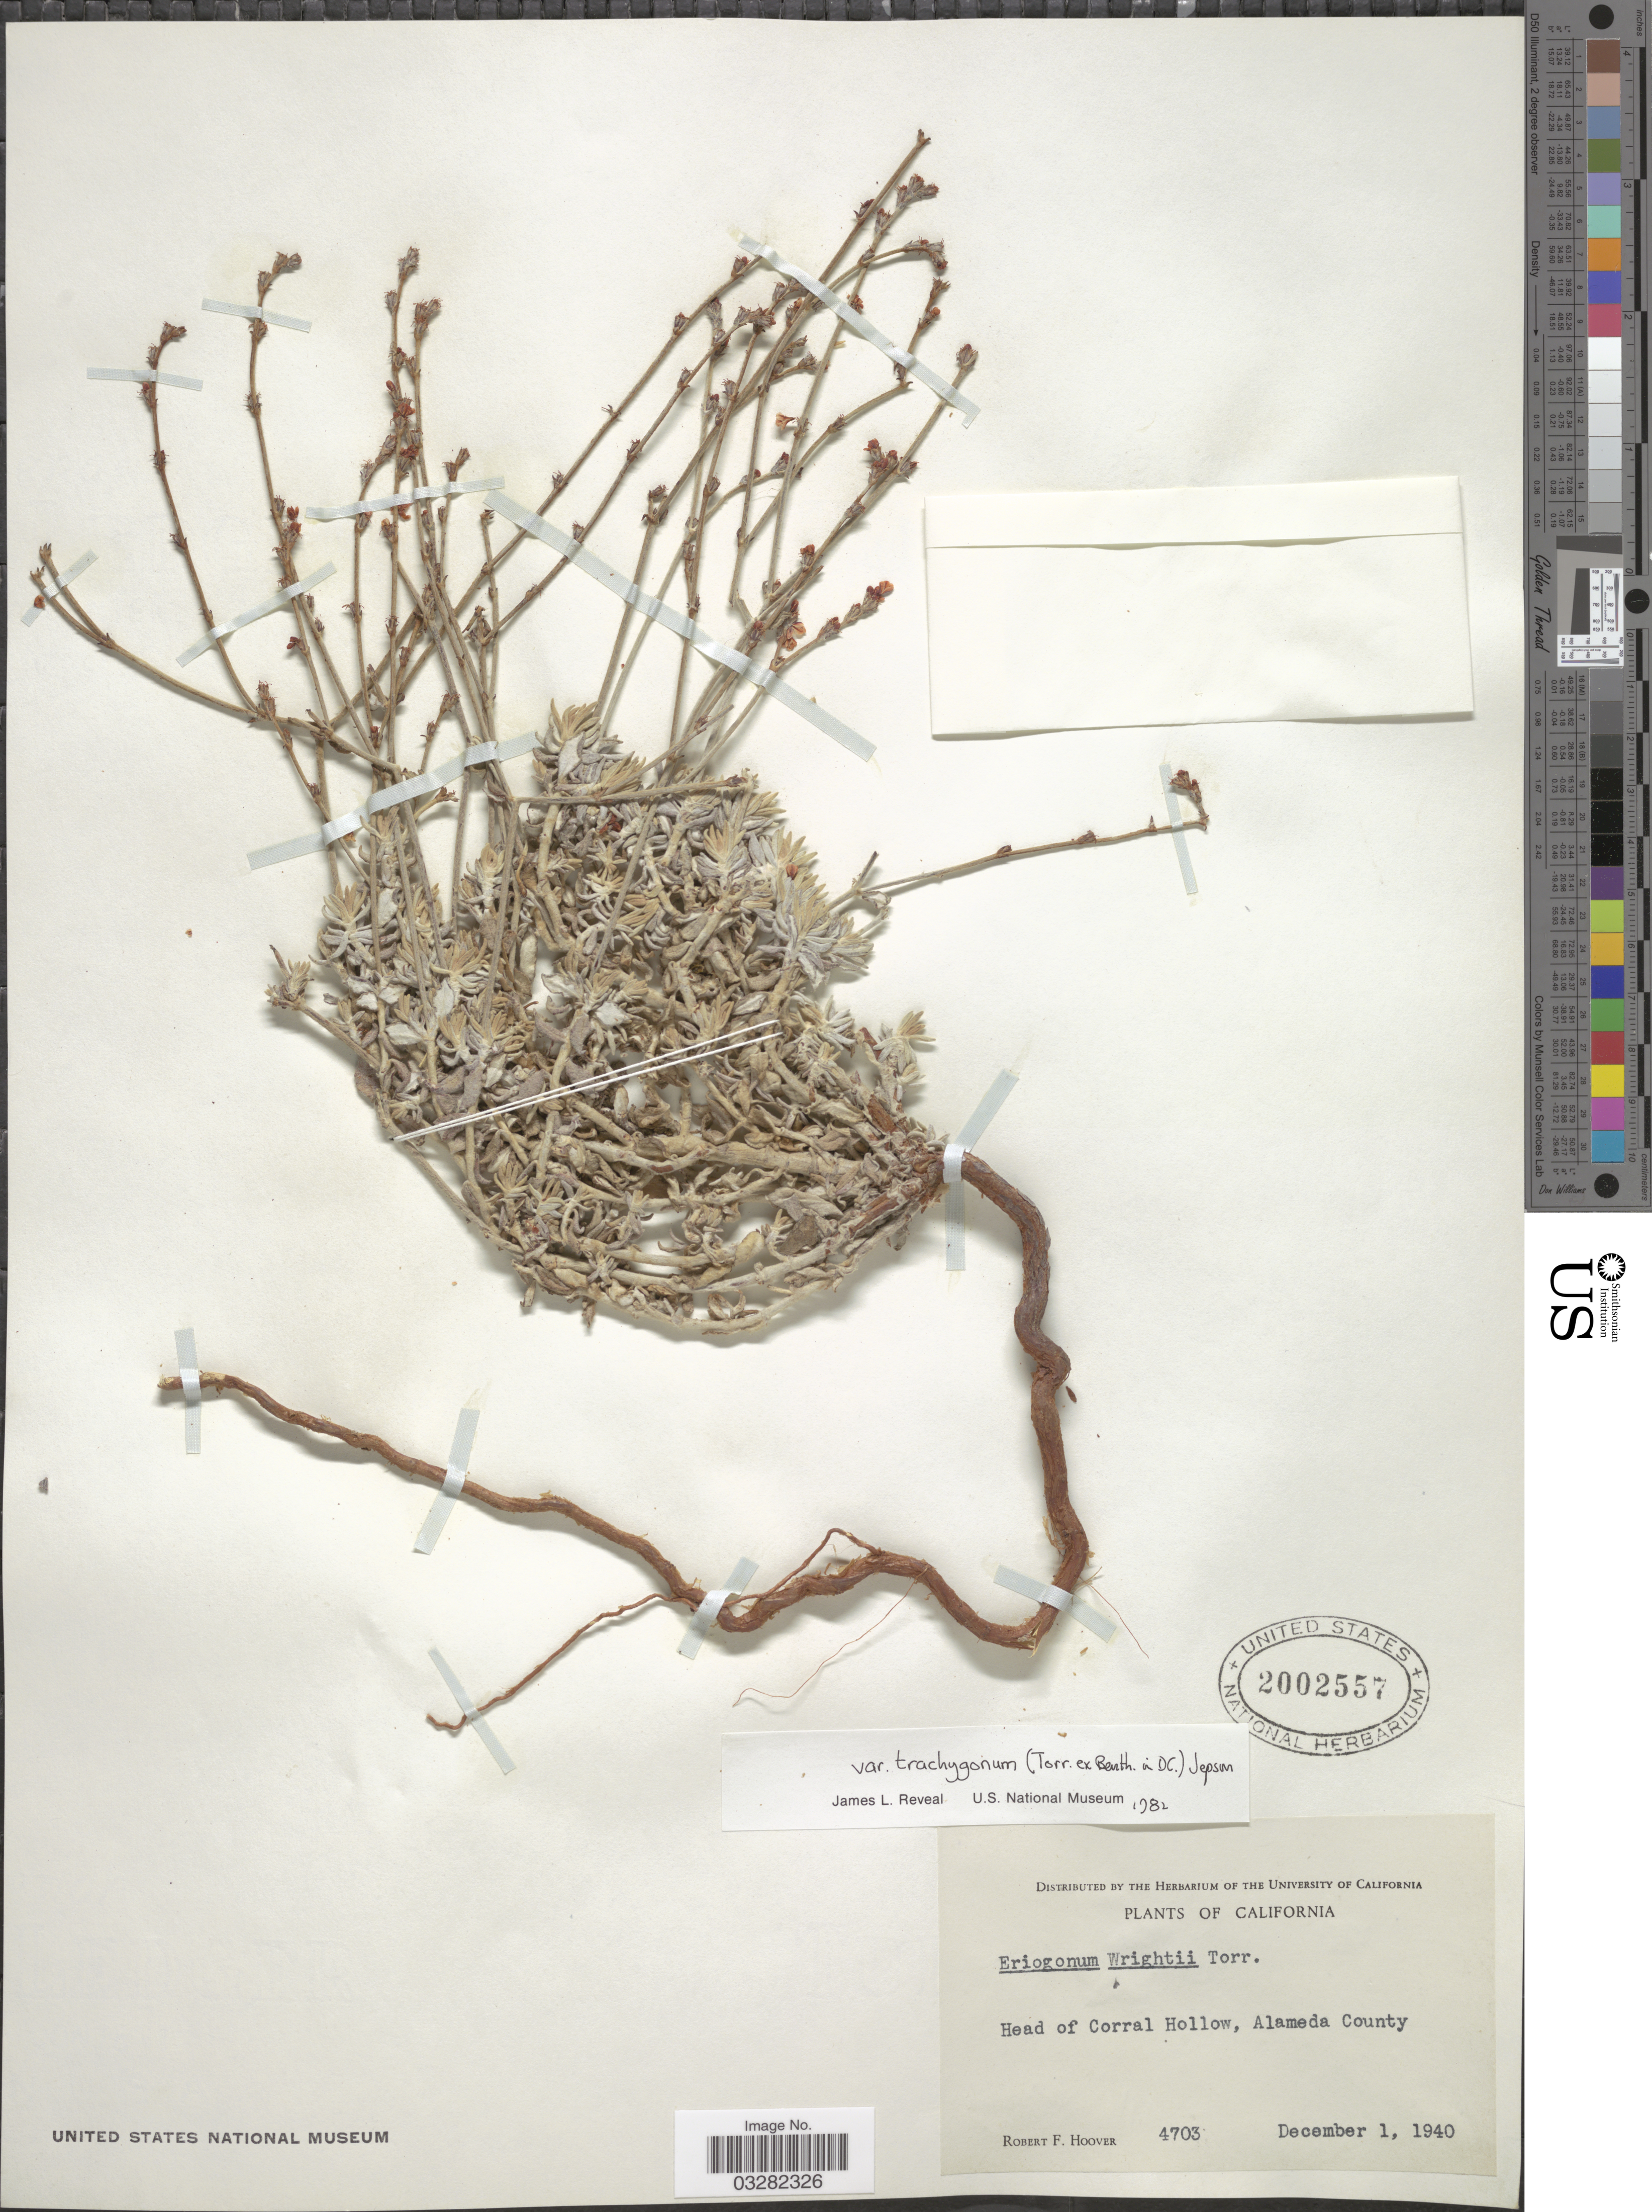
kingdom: Plantae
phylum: Tracheophyta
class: Magnoliopsida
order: Caryophyllales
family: Polygonaceae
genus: Eriogonum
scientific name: Eriogonum wrightii var. trachygonum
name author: (Torr. ex Benth.) Jeps.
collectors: H. Sharsmith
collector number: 4703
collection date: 1940-12-01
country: United States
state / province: California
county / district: Alameda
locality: Head of Corral Hollow, Alameda County.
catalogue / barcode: US 2002557